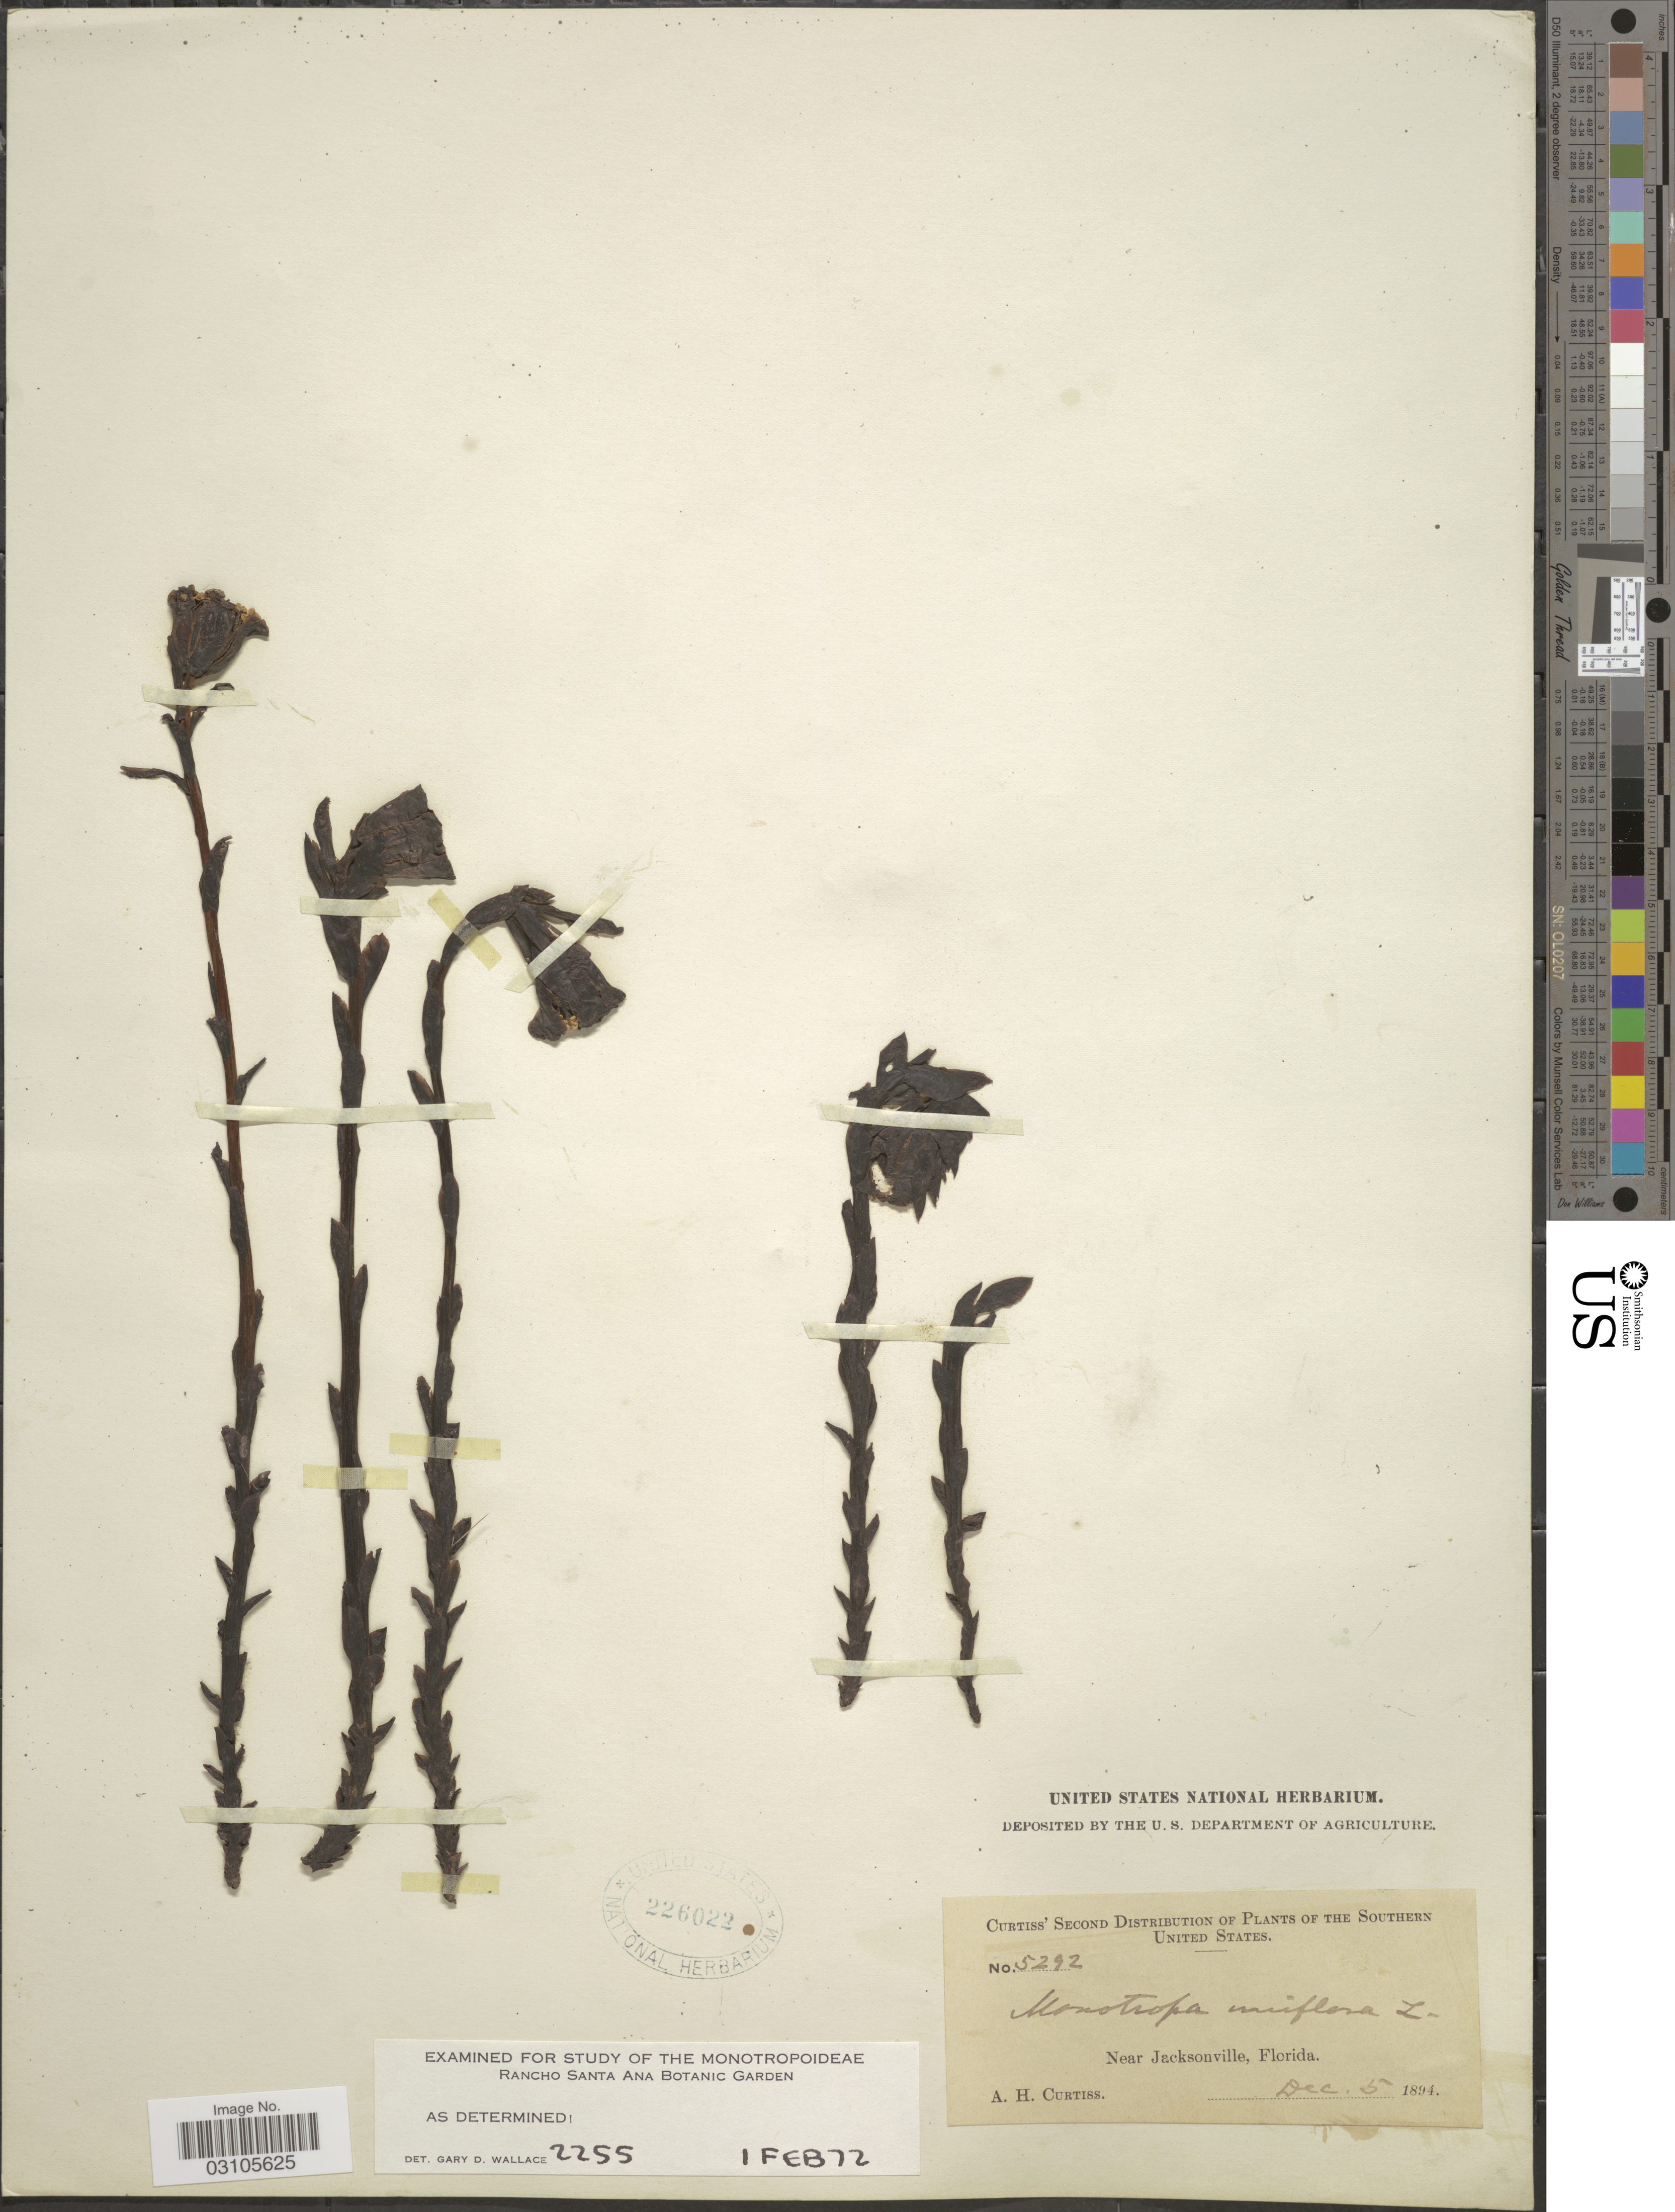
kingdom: Plantae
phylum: Tracheophyta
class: Magnoliopsida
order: Ericales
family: Ericaceae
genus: Monotropa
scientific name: Monotropa uniflora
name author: L.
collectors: A. H. Curtiss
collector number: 5292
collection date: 1894-12-05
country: United States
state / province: Florida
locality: The Southern United States. Near Jacksonville.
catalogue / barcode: US 226022